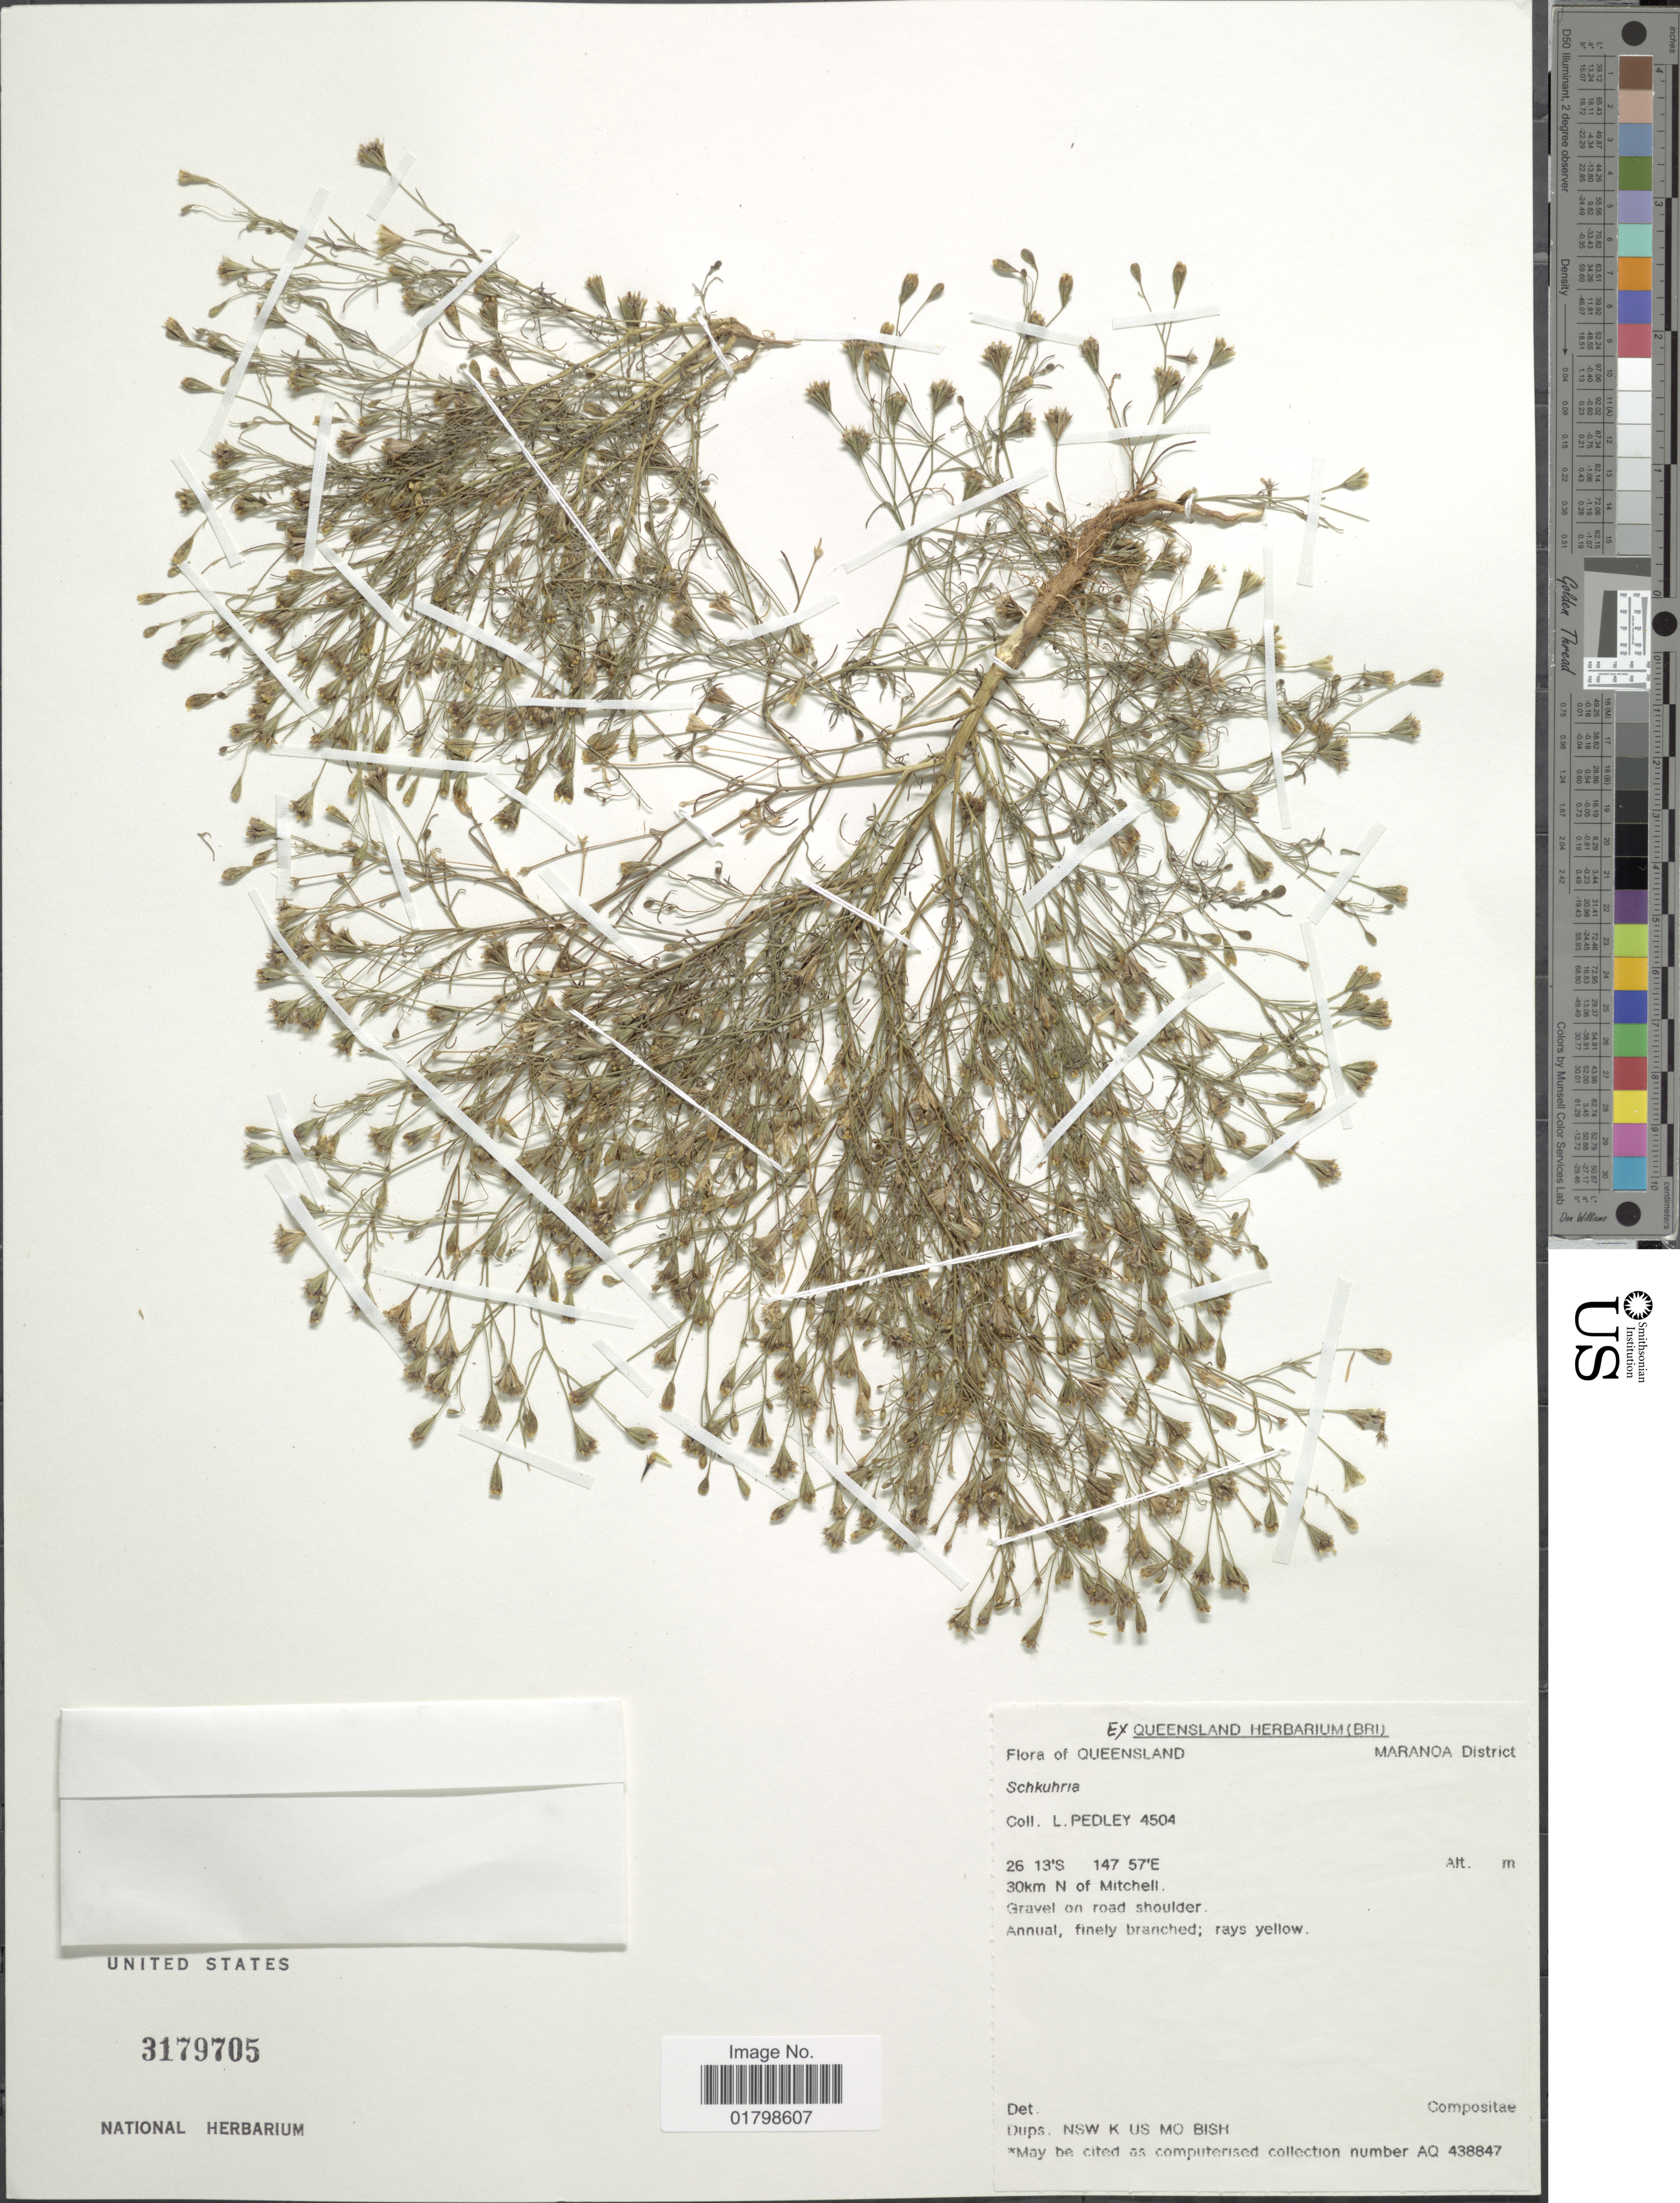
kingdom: Plantae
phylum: Tracheophyta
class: Magnoliopsida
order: Asterales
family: Asteraceae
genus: Schkuhria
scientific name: Schkuhria multiflora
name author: Hook. & Arn.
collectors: L. Pedley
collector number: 4504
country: Australia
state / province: Queensland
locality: Maranoa District, 30 km N of Mitchell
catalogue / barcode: US 3179705